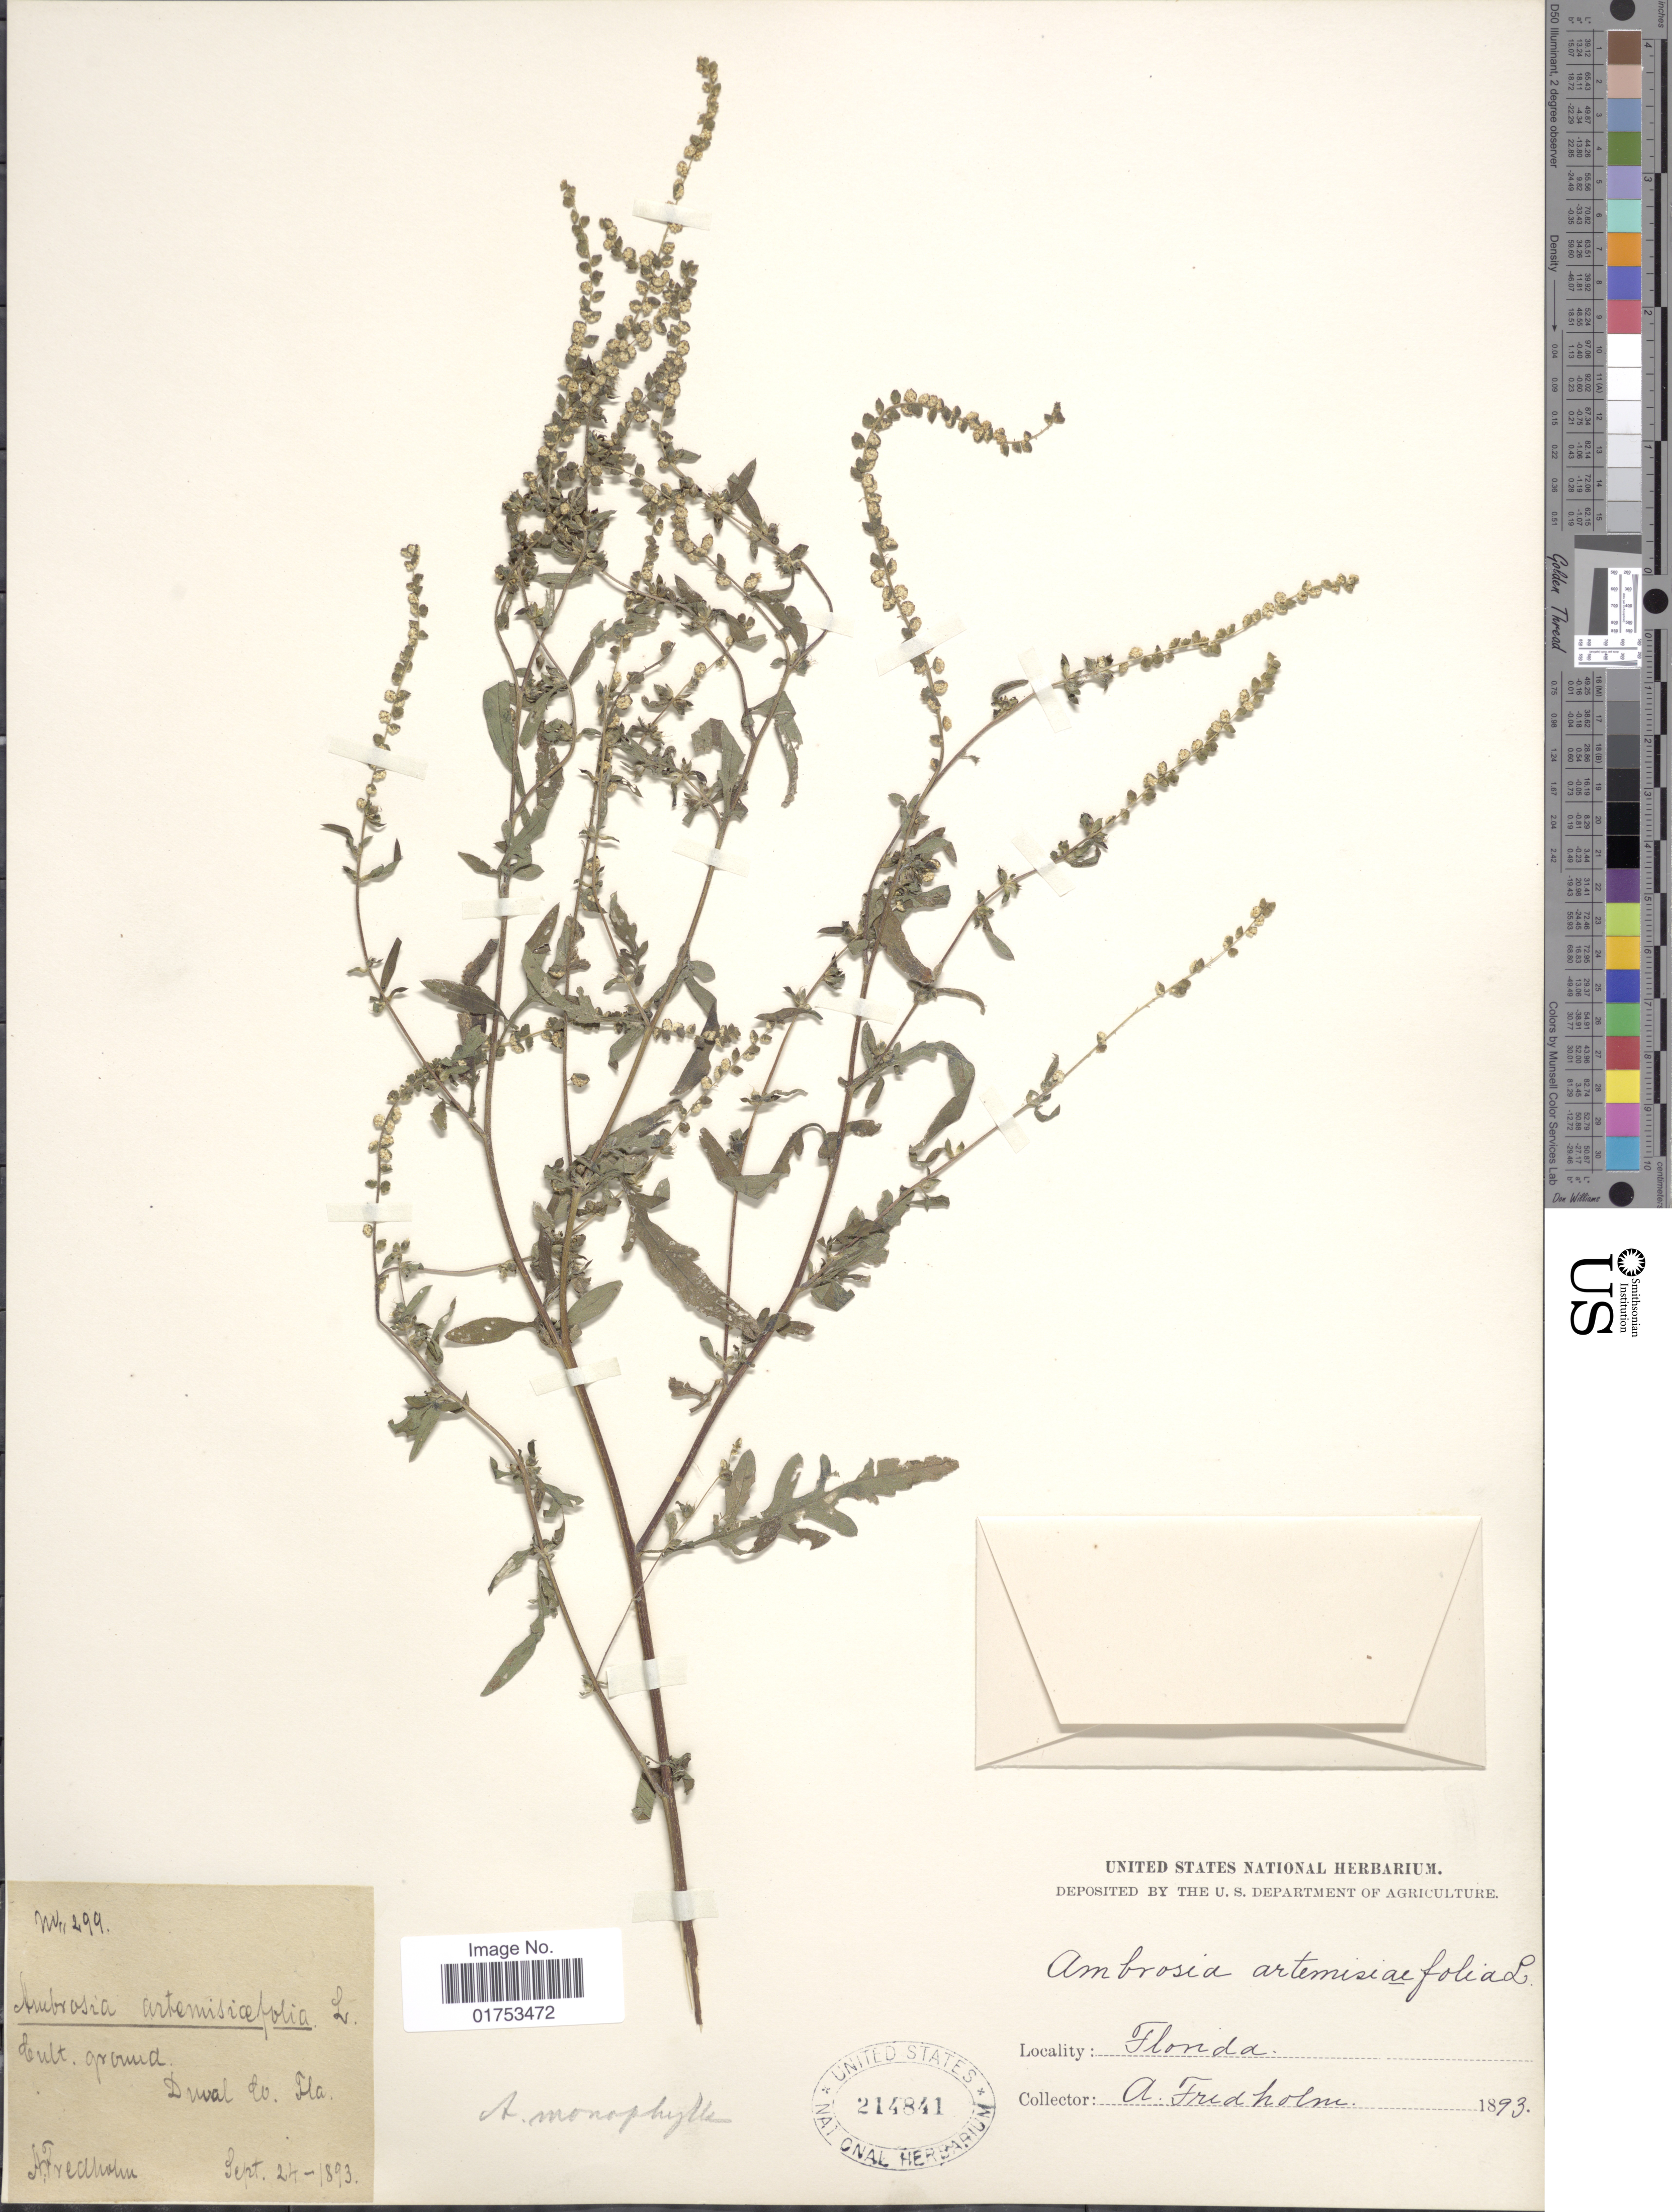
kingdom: Plantae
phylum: Tracheophyta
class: Magnoliopsida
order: Asterales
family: Asteraceae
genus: Ambrosia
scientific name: Ambrosia monophylla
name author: (Walter) Rydb.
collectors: A. Fredholm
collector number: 299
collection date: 1893-09-24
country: United States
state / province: South Carolina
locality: Duval Co.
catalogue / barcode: US 214841